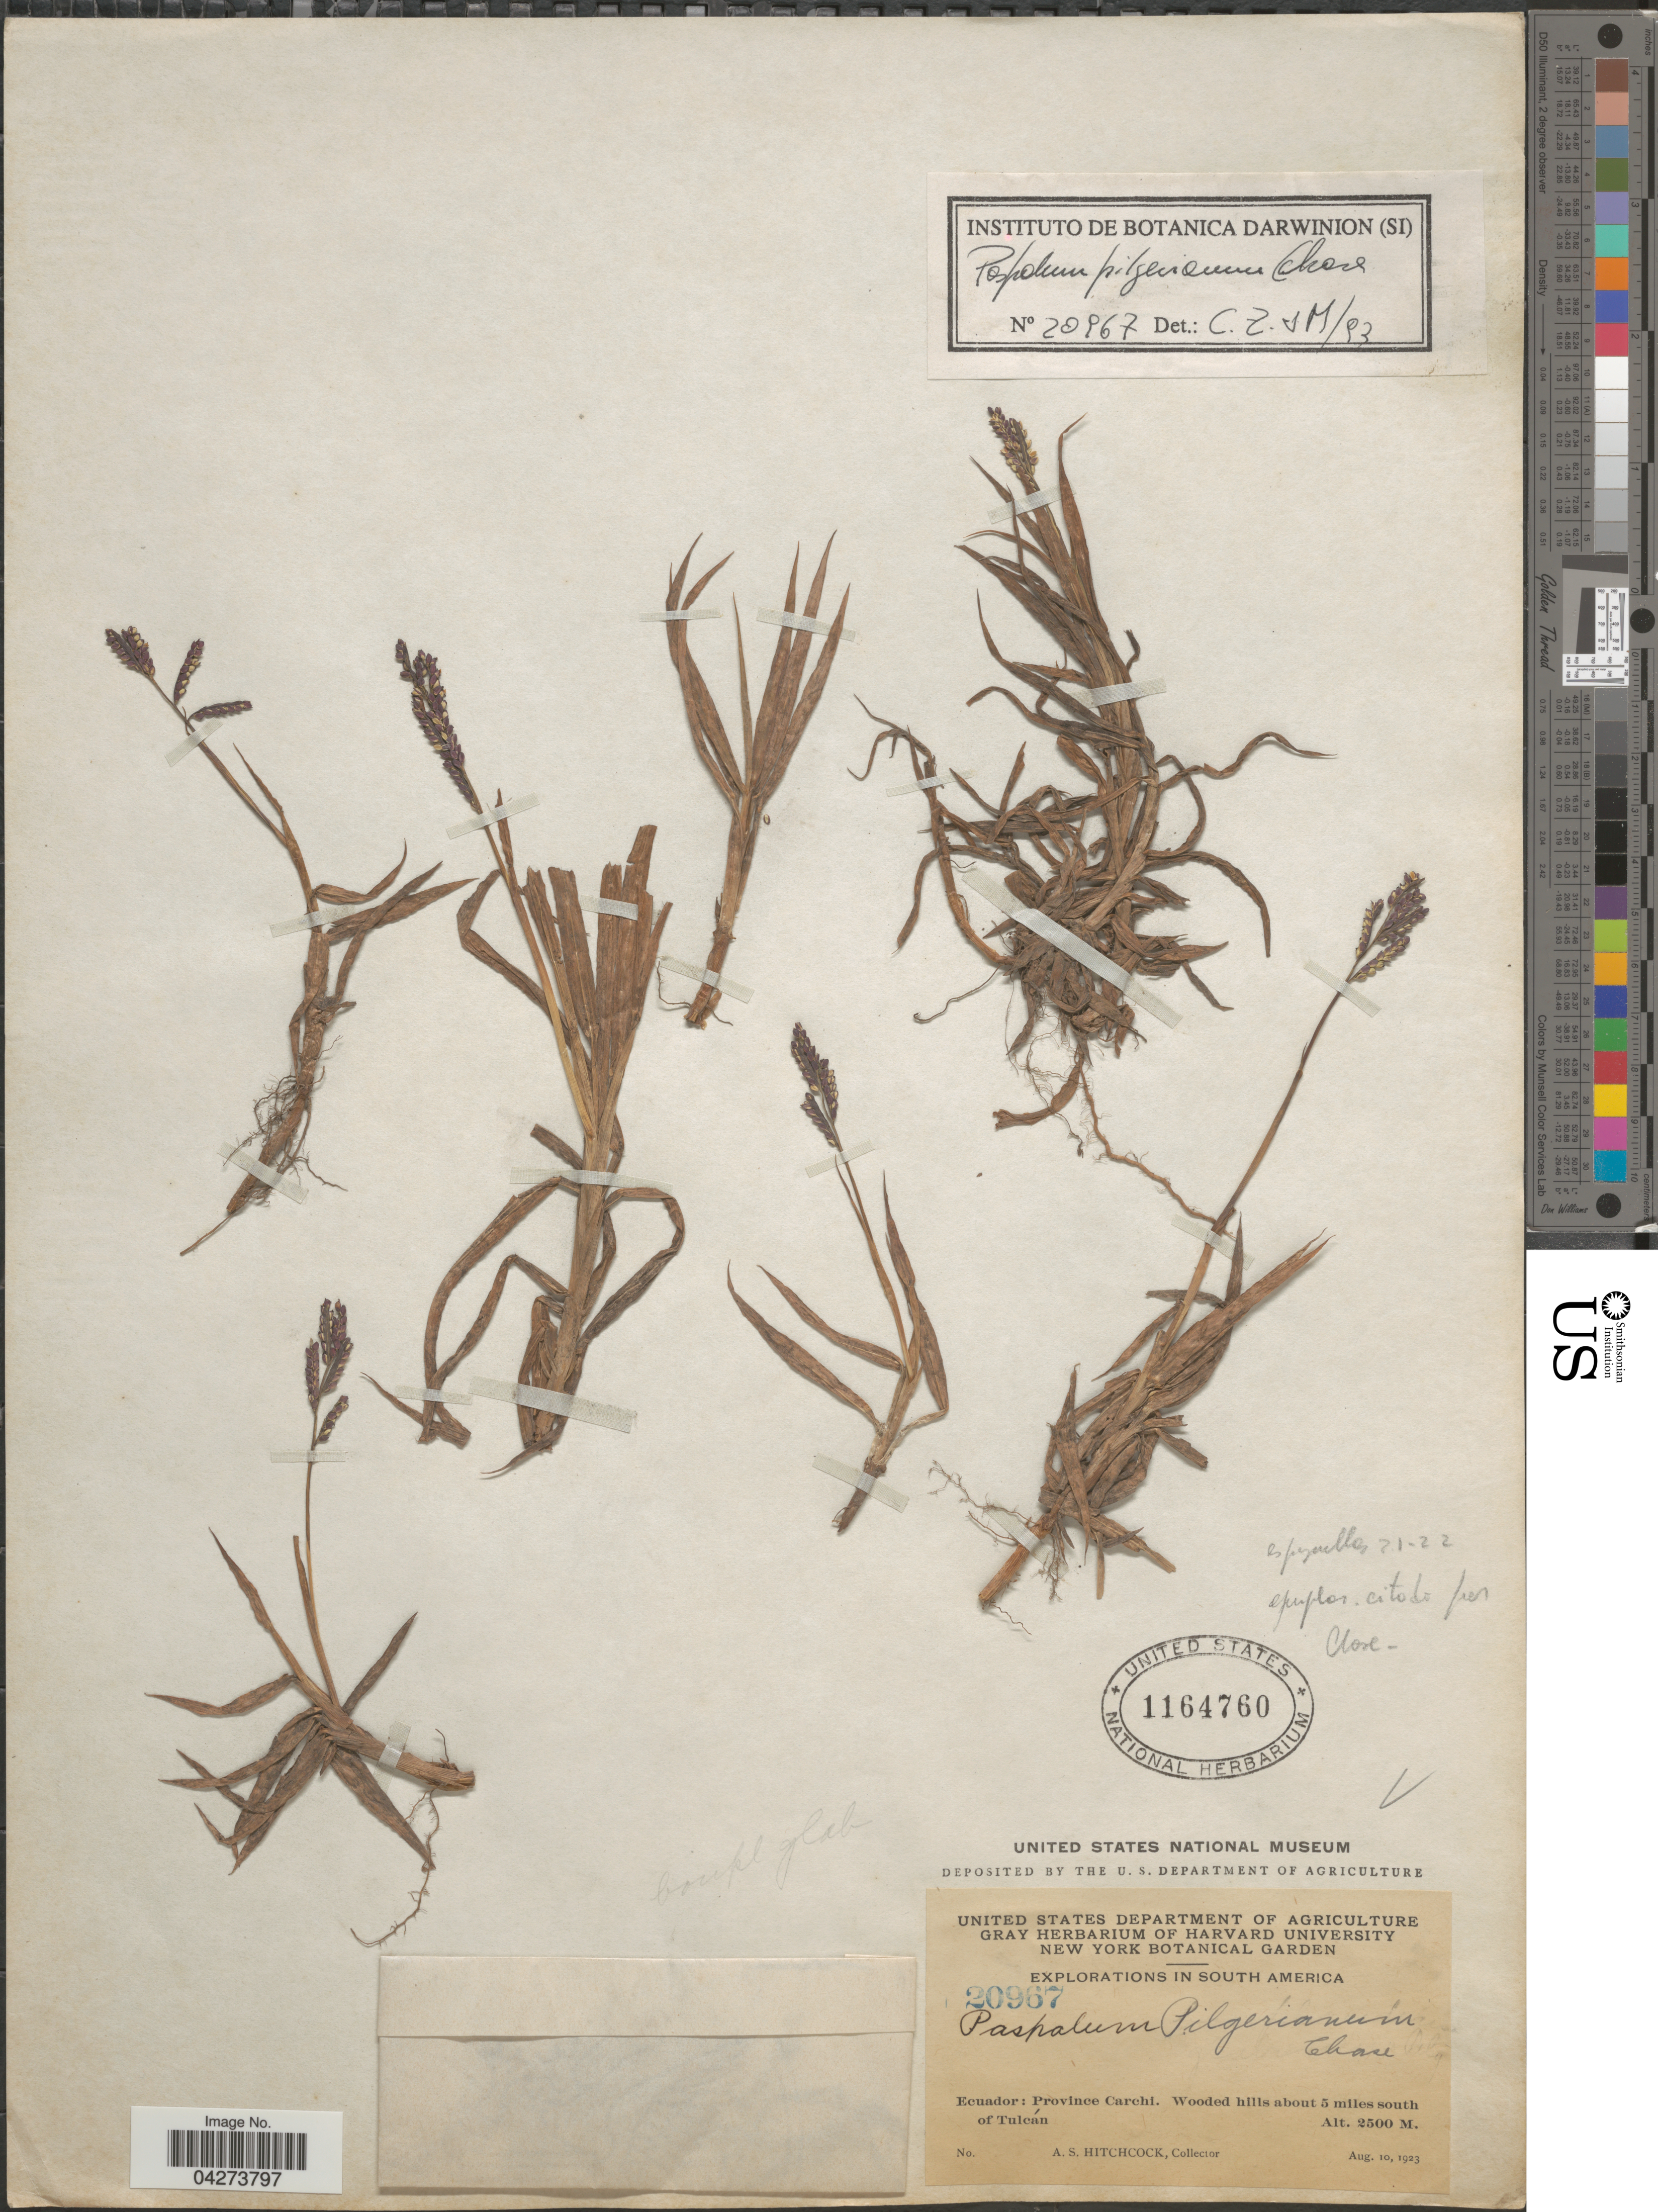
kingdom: Plantae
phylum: Tracheophyta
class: Liliopsida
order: Poales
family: Poaceae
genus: Paspalum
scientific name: Paspalum pilgerianum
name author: Chase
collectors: A. S. Hitchcock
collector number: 20967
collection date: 1923-08-10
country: Ecuador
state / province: Carchi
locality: Explorations in South America. Province Carchi. Wooded hills about 5 miles south of Tulcán.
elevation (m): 2500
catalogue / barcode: US 1164760